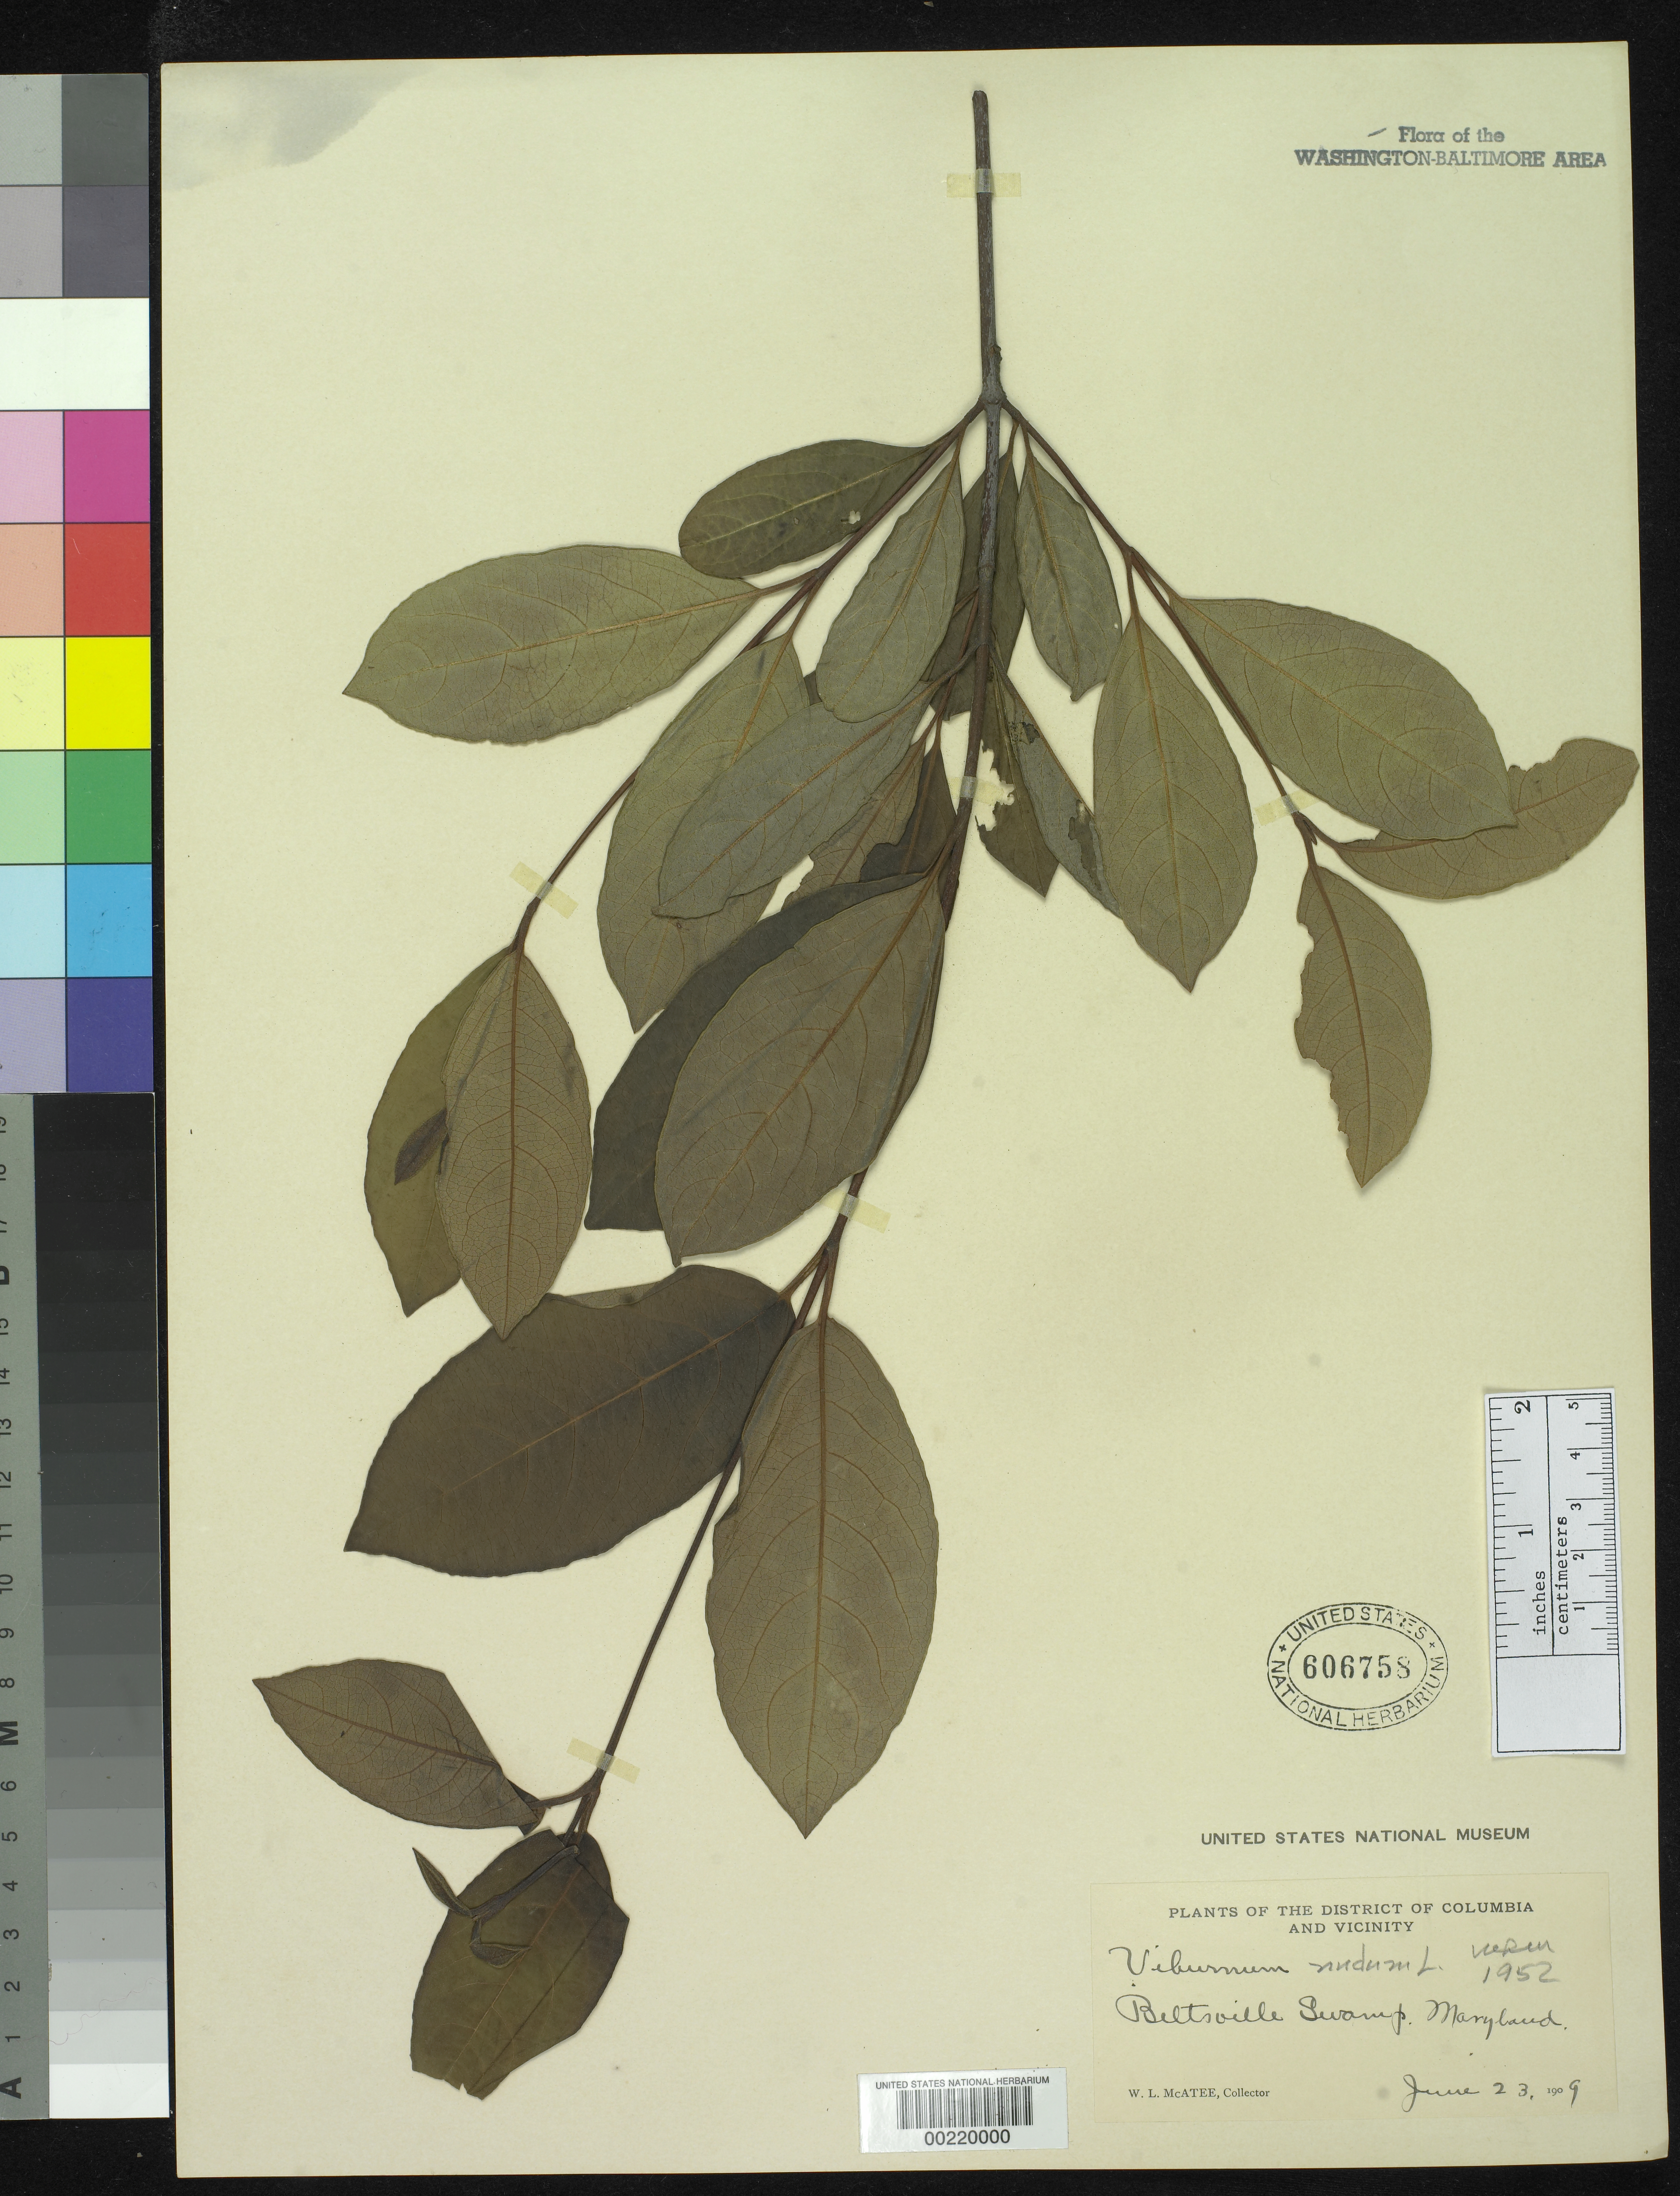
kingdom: Plantae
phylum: Tracheophyta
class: Magnoliopsida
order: Dipsacales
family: Viburnaceae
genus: Viburnum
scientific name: Viburnum nudum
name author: L.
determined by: McAtee, W. L.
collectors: W. McAtee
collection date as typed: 23 Jun 1909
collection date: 1909-06-23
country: United States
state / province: Maryland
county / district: Prince George's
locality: Beltsville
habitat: Swamp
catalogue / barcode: US 606758